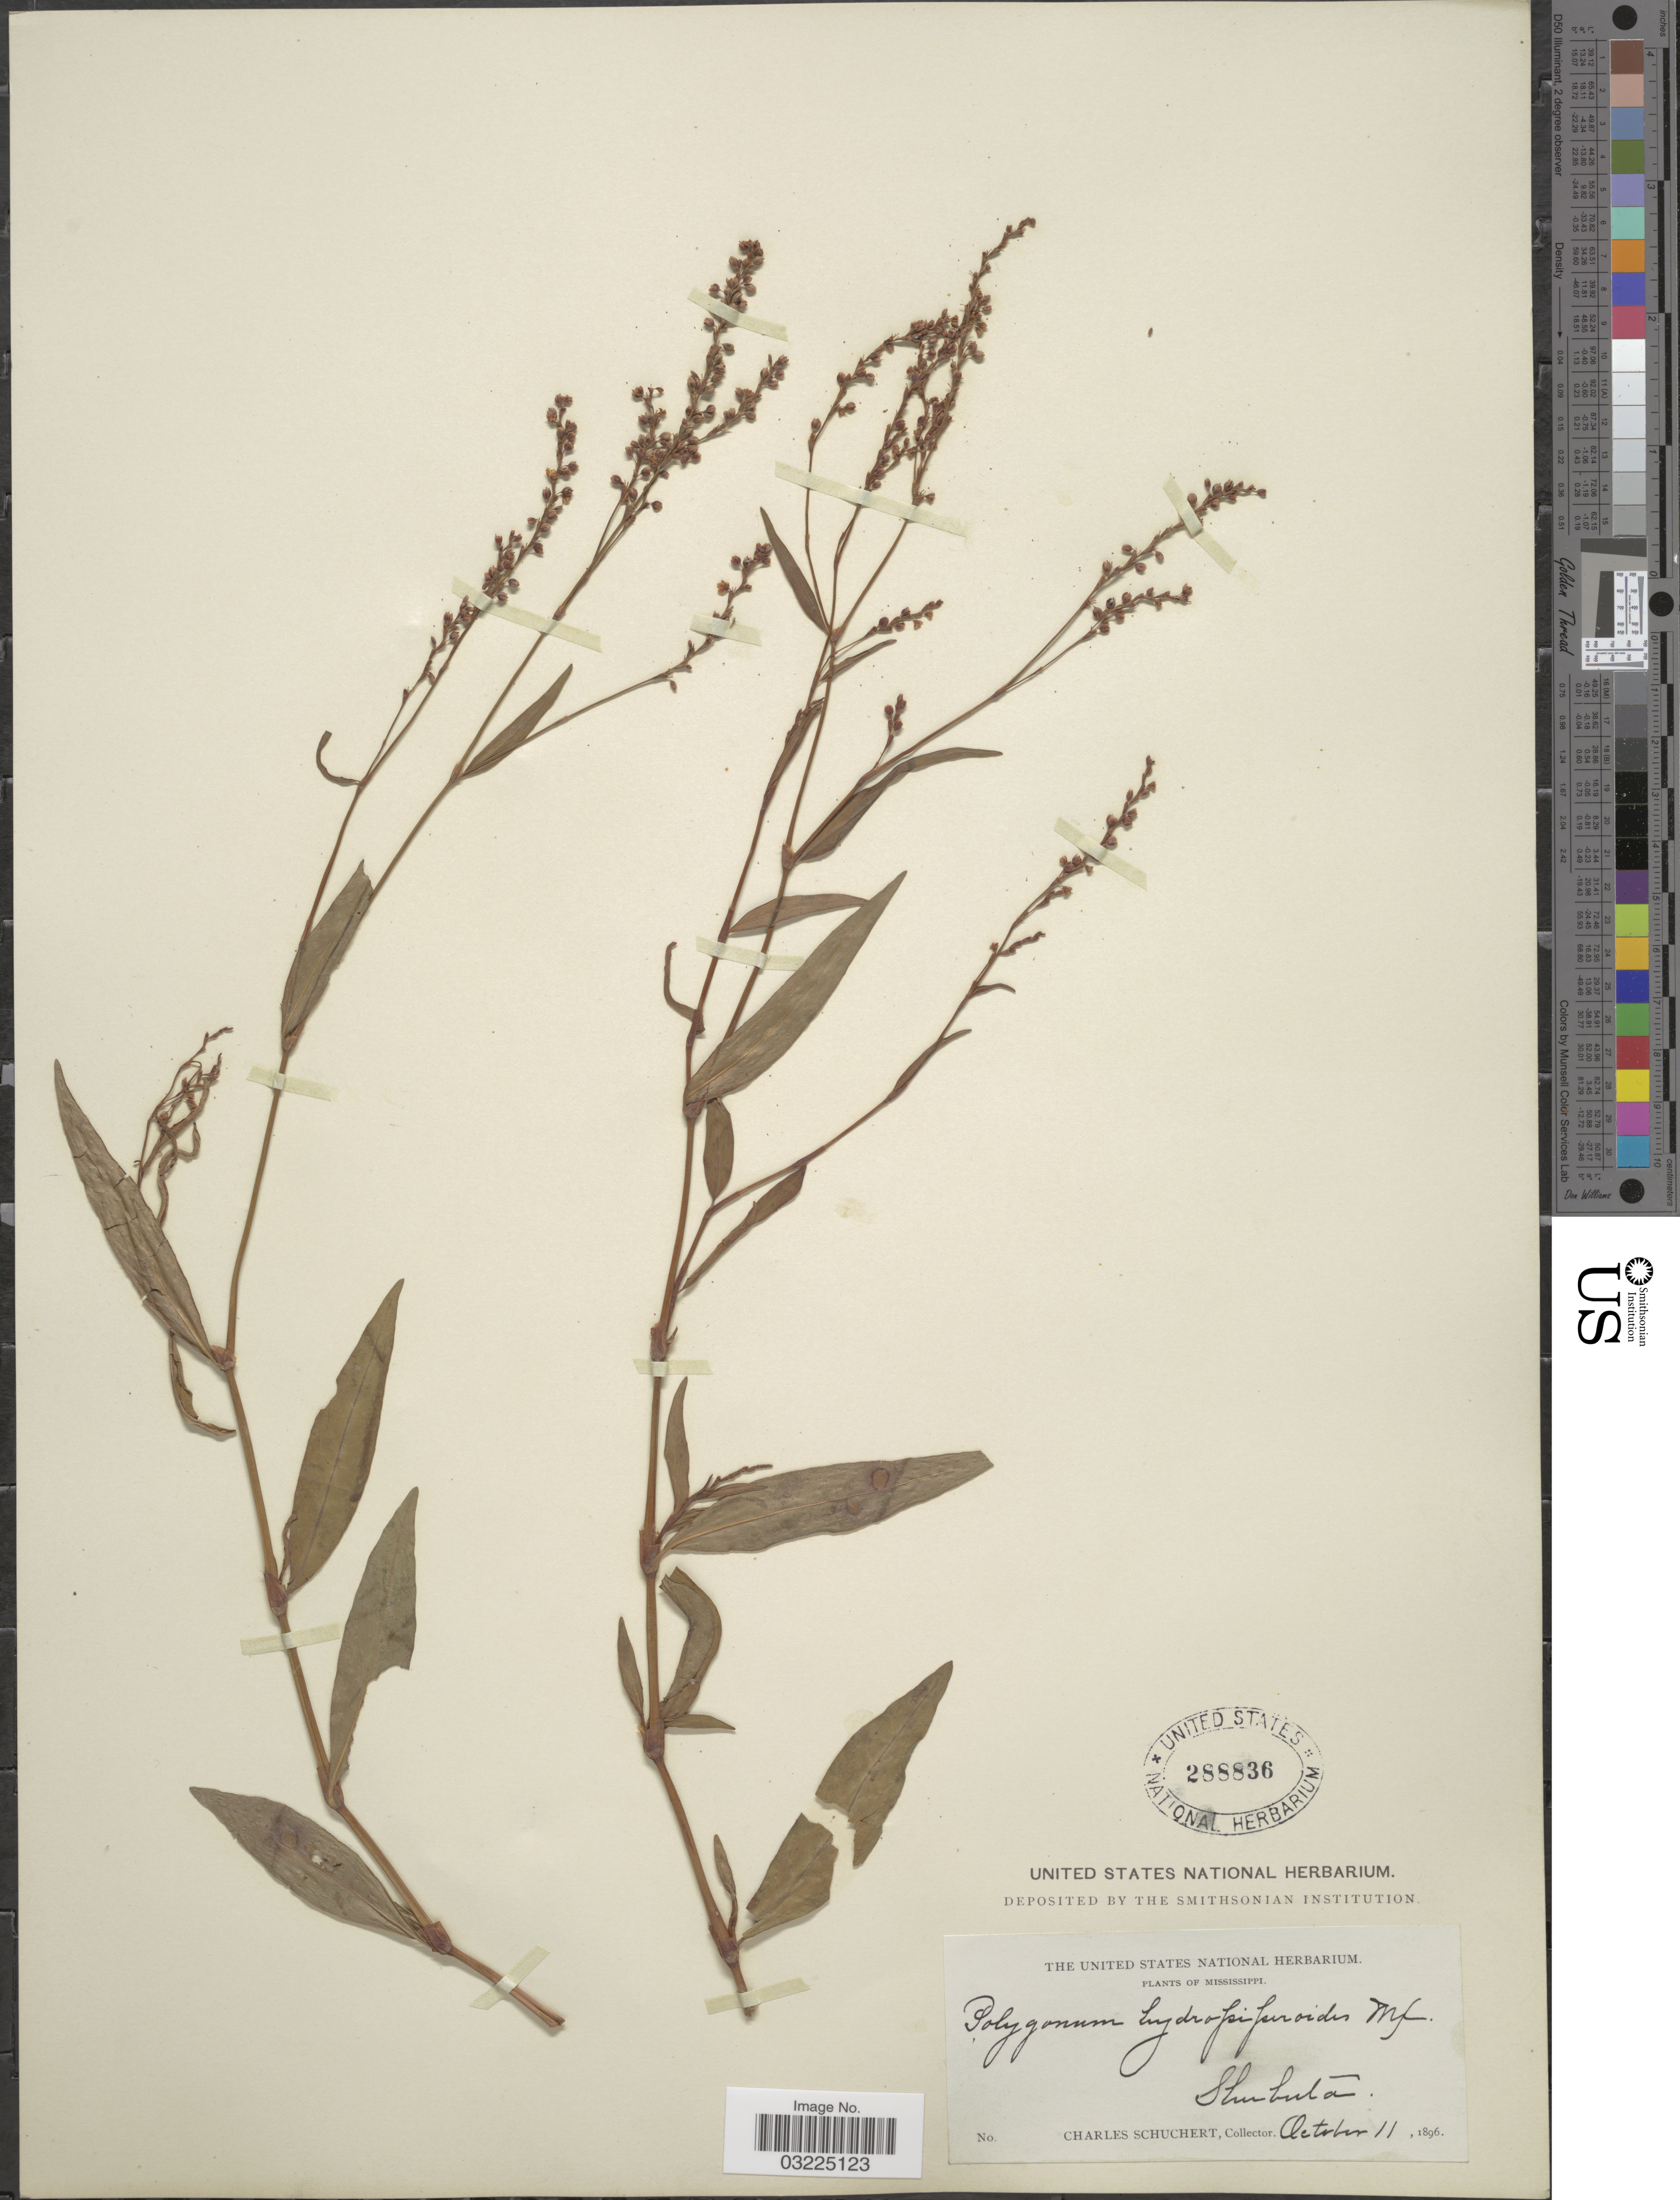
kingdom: Plantae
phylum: Tracheophyta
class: Magnoliopsida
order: Caryophyllales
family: Polygonaceae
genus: Persicaria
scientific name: Persicaria punctata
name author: (Elliott) Small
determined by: Atha, D. E.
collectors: C. Schuchert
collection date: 1896-10-11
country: United States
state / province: Mississippi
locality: Shubuta.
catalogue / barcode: US 288836